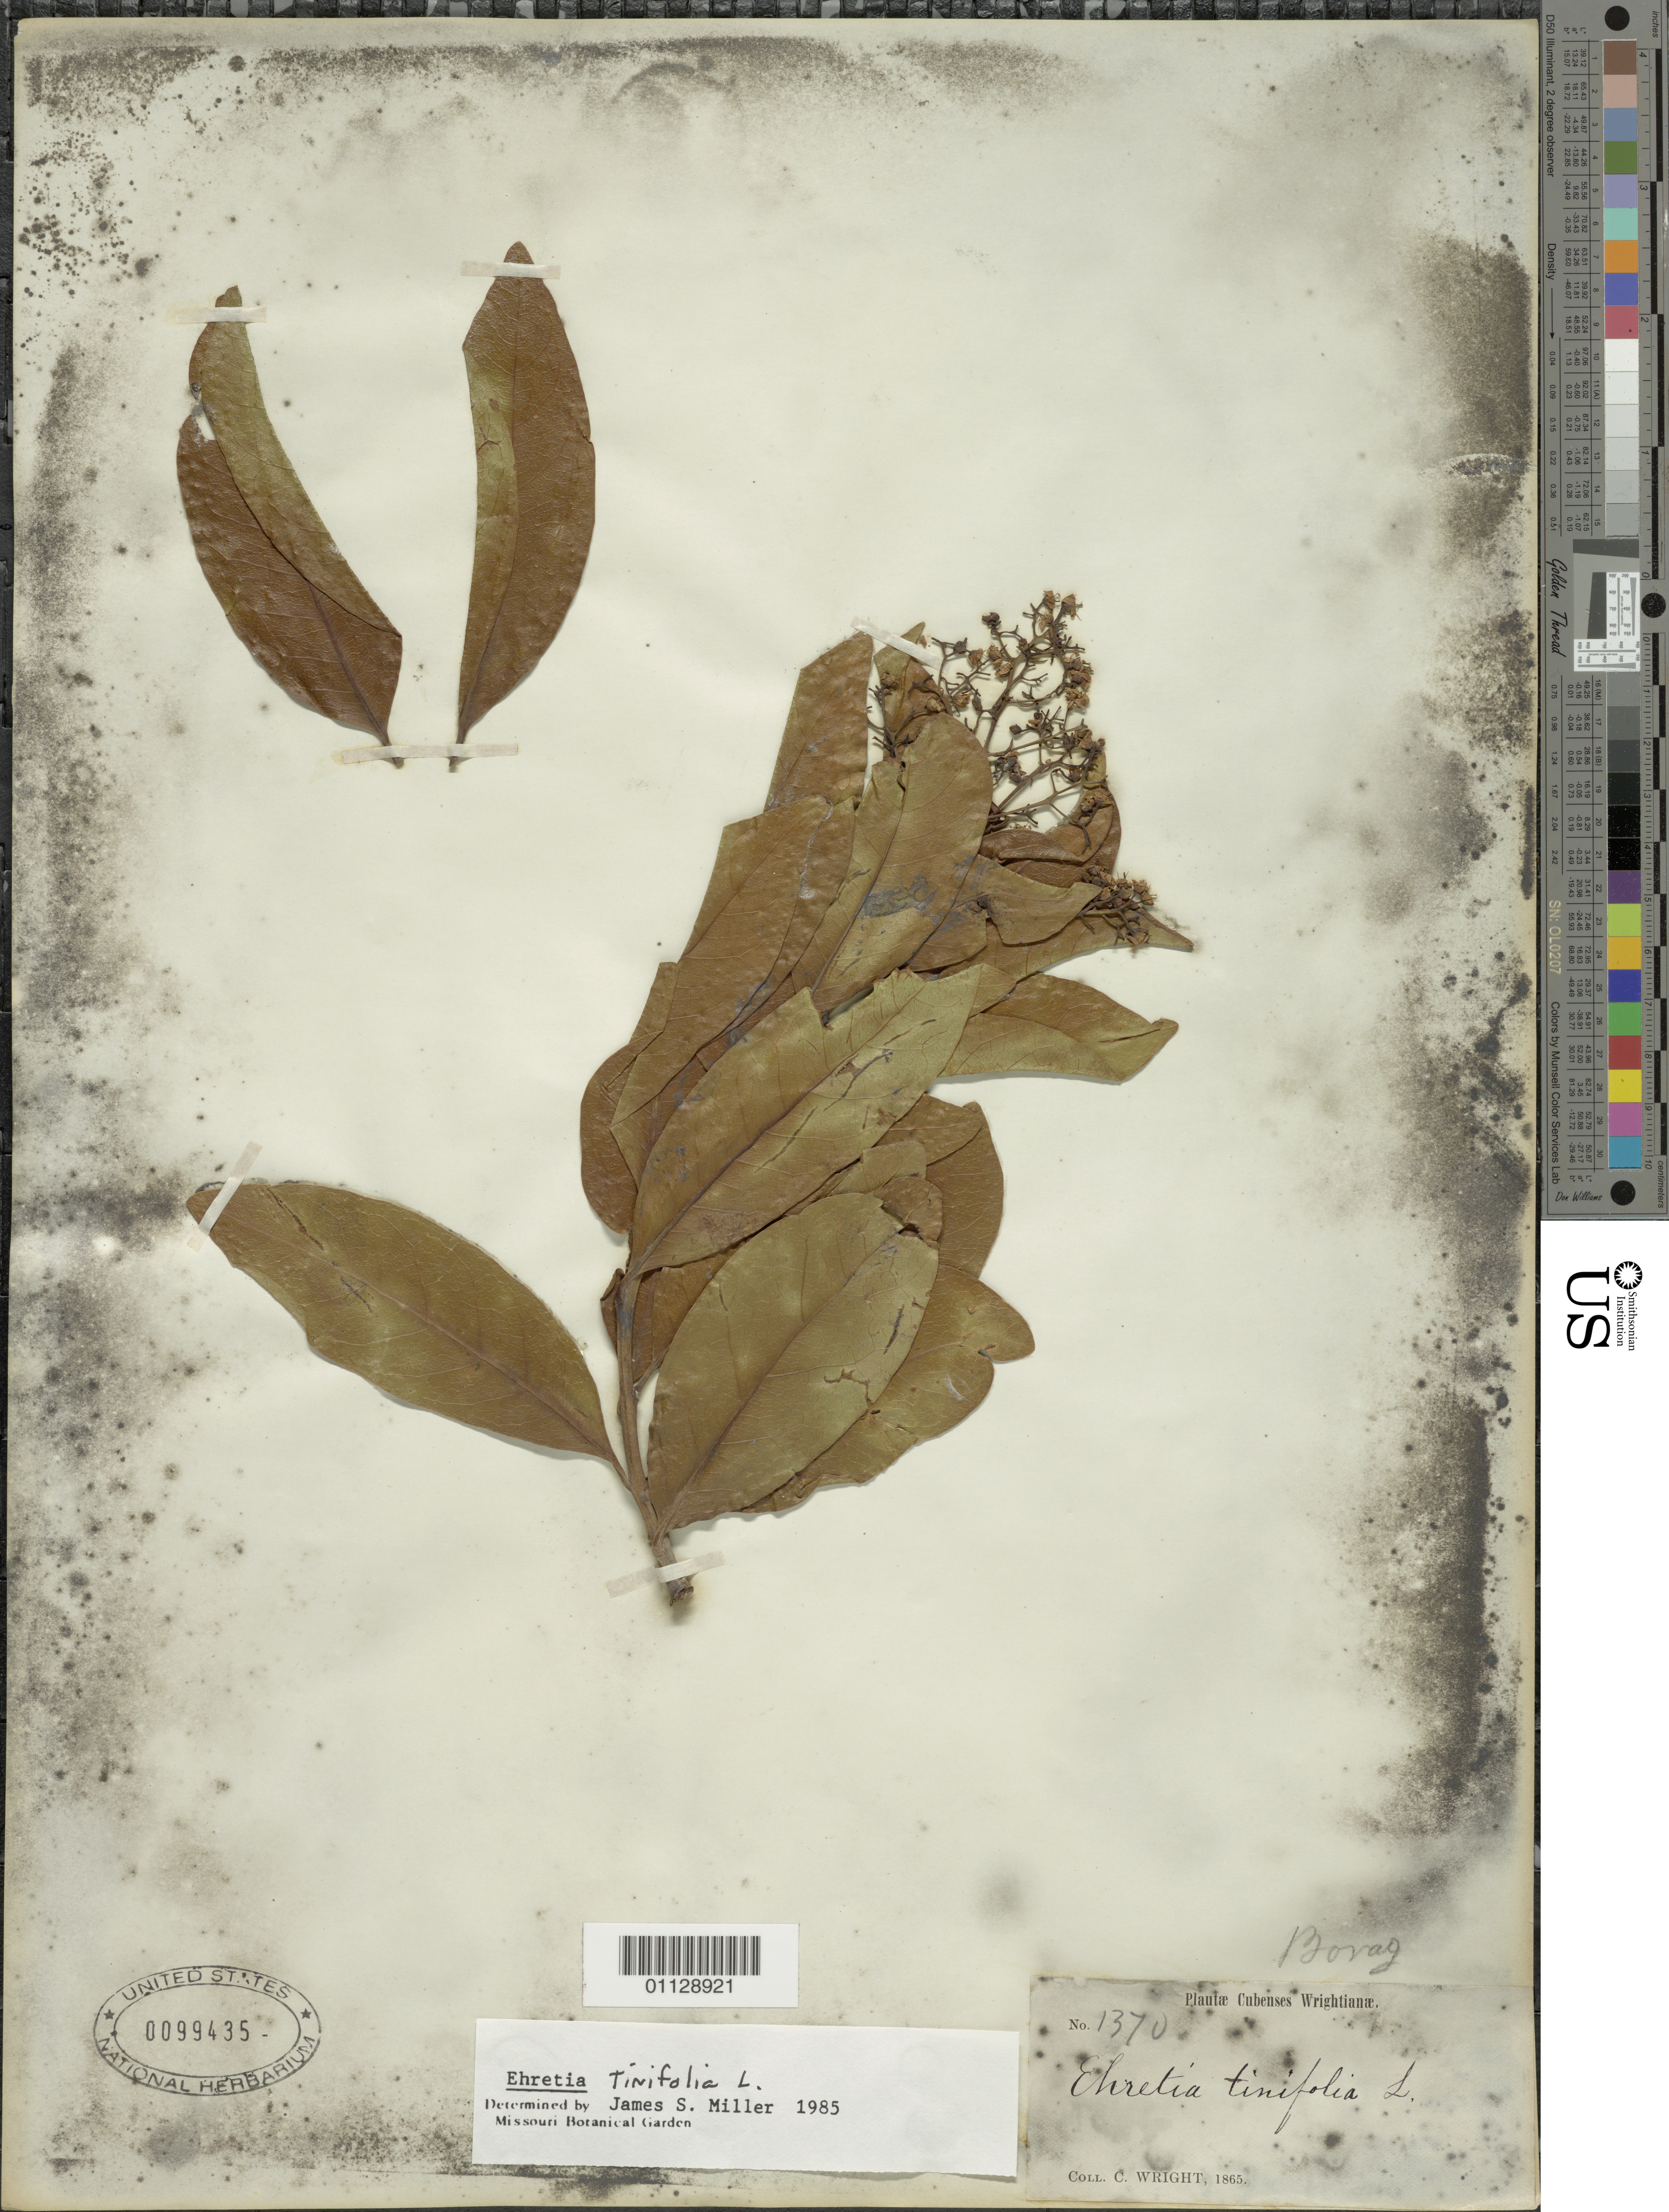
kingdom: Plantae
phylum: Tracheophyta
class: Magnoliopsida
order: Boraginales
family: Ehretiaceae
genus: Ehretia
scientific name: Ehretia tinifolia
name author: L.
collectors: C. Wright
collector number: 1370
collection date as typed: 1865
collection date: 1865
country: Cuba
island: Cuba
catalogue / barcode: US 99435